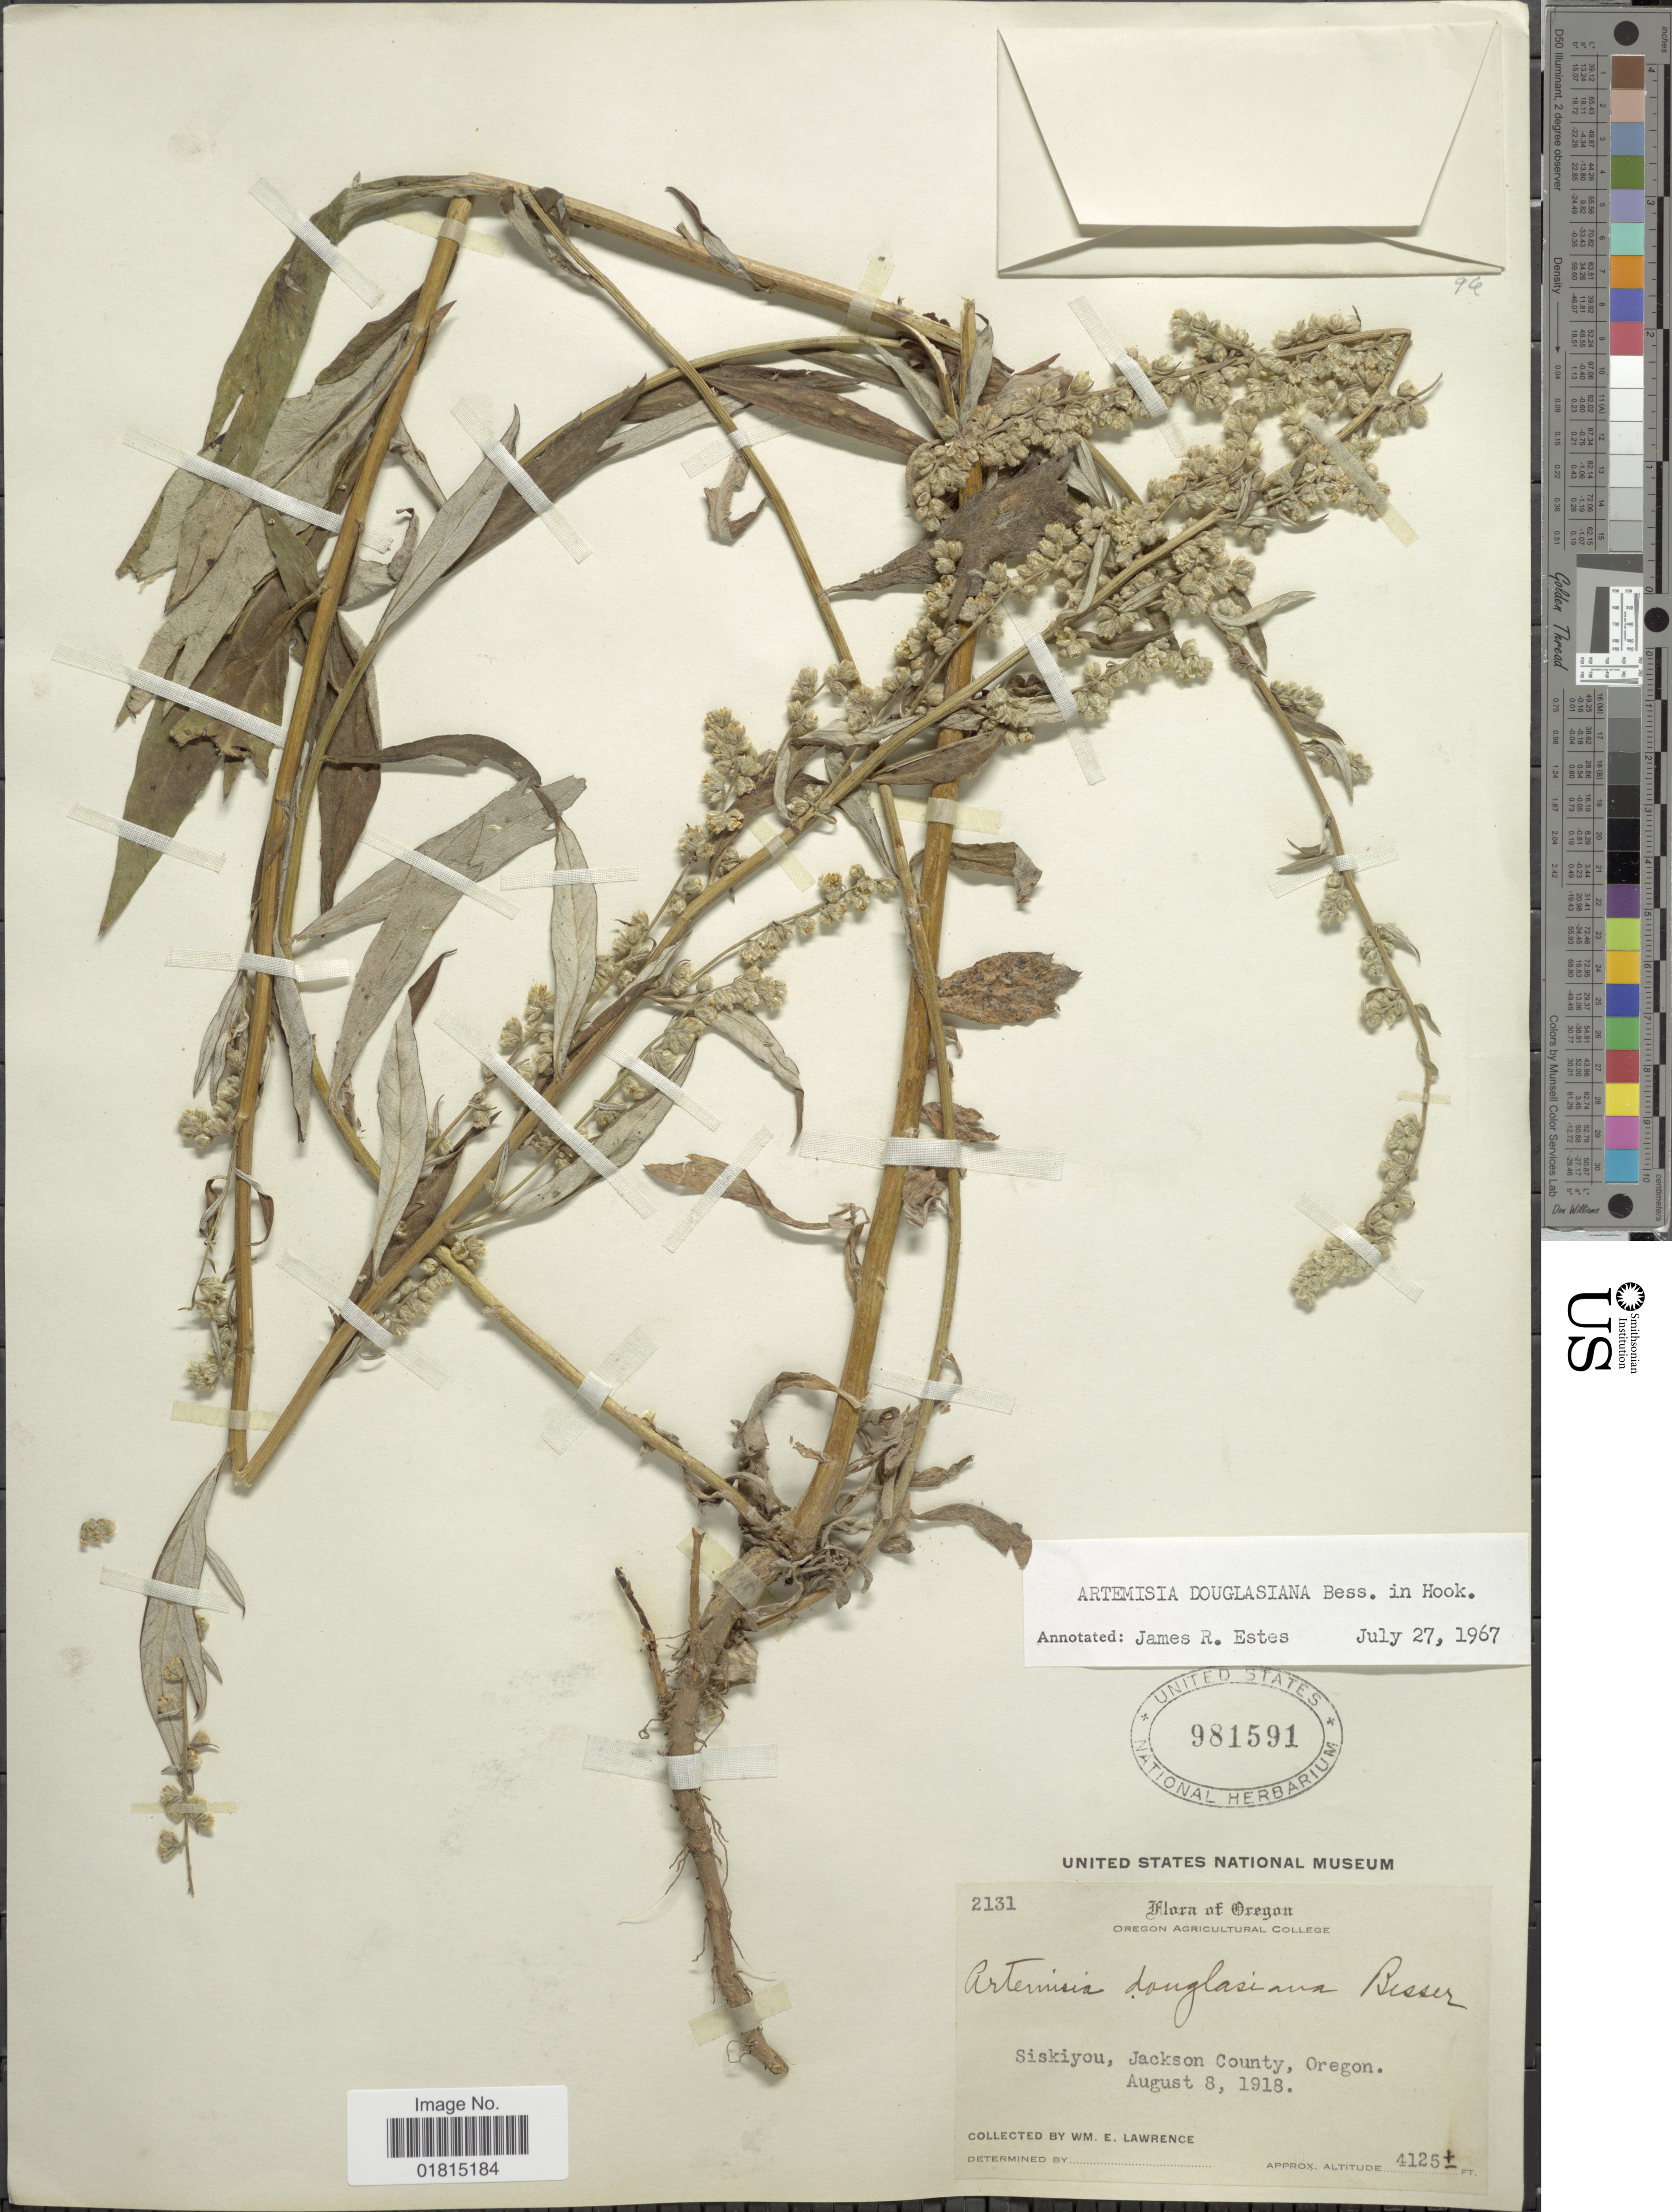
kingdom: Plantae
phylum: Tracheophyta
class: Magnoliopsida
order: Asterales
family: Asteraceae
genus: Artemisia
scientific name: Artemisia douglasiana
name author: Besser ex Hook.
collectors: W. Lawrence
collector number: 2131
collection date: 1918-08-08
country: United States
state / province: Oregon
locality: Siskiyou, Jackson County, Oregon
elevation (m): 1257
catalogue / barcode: US 981591